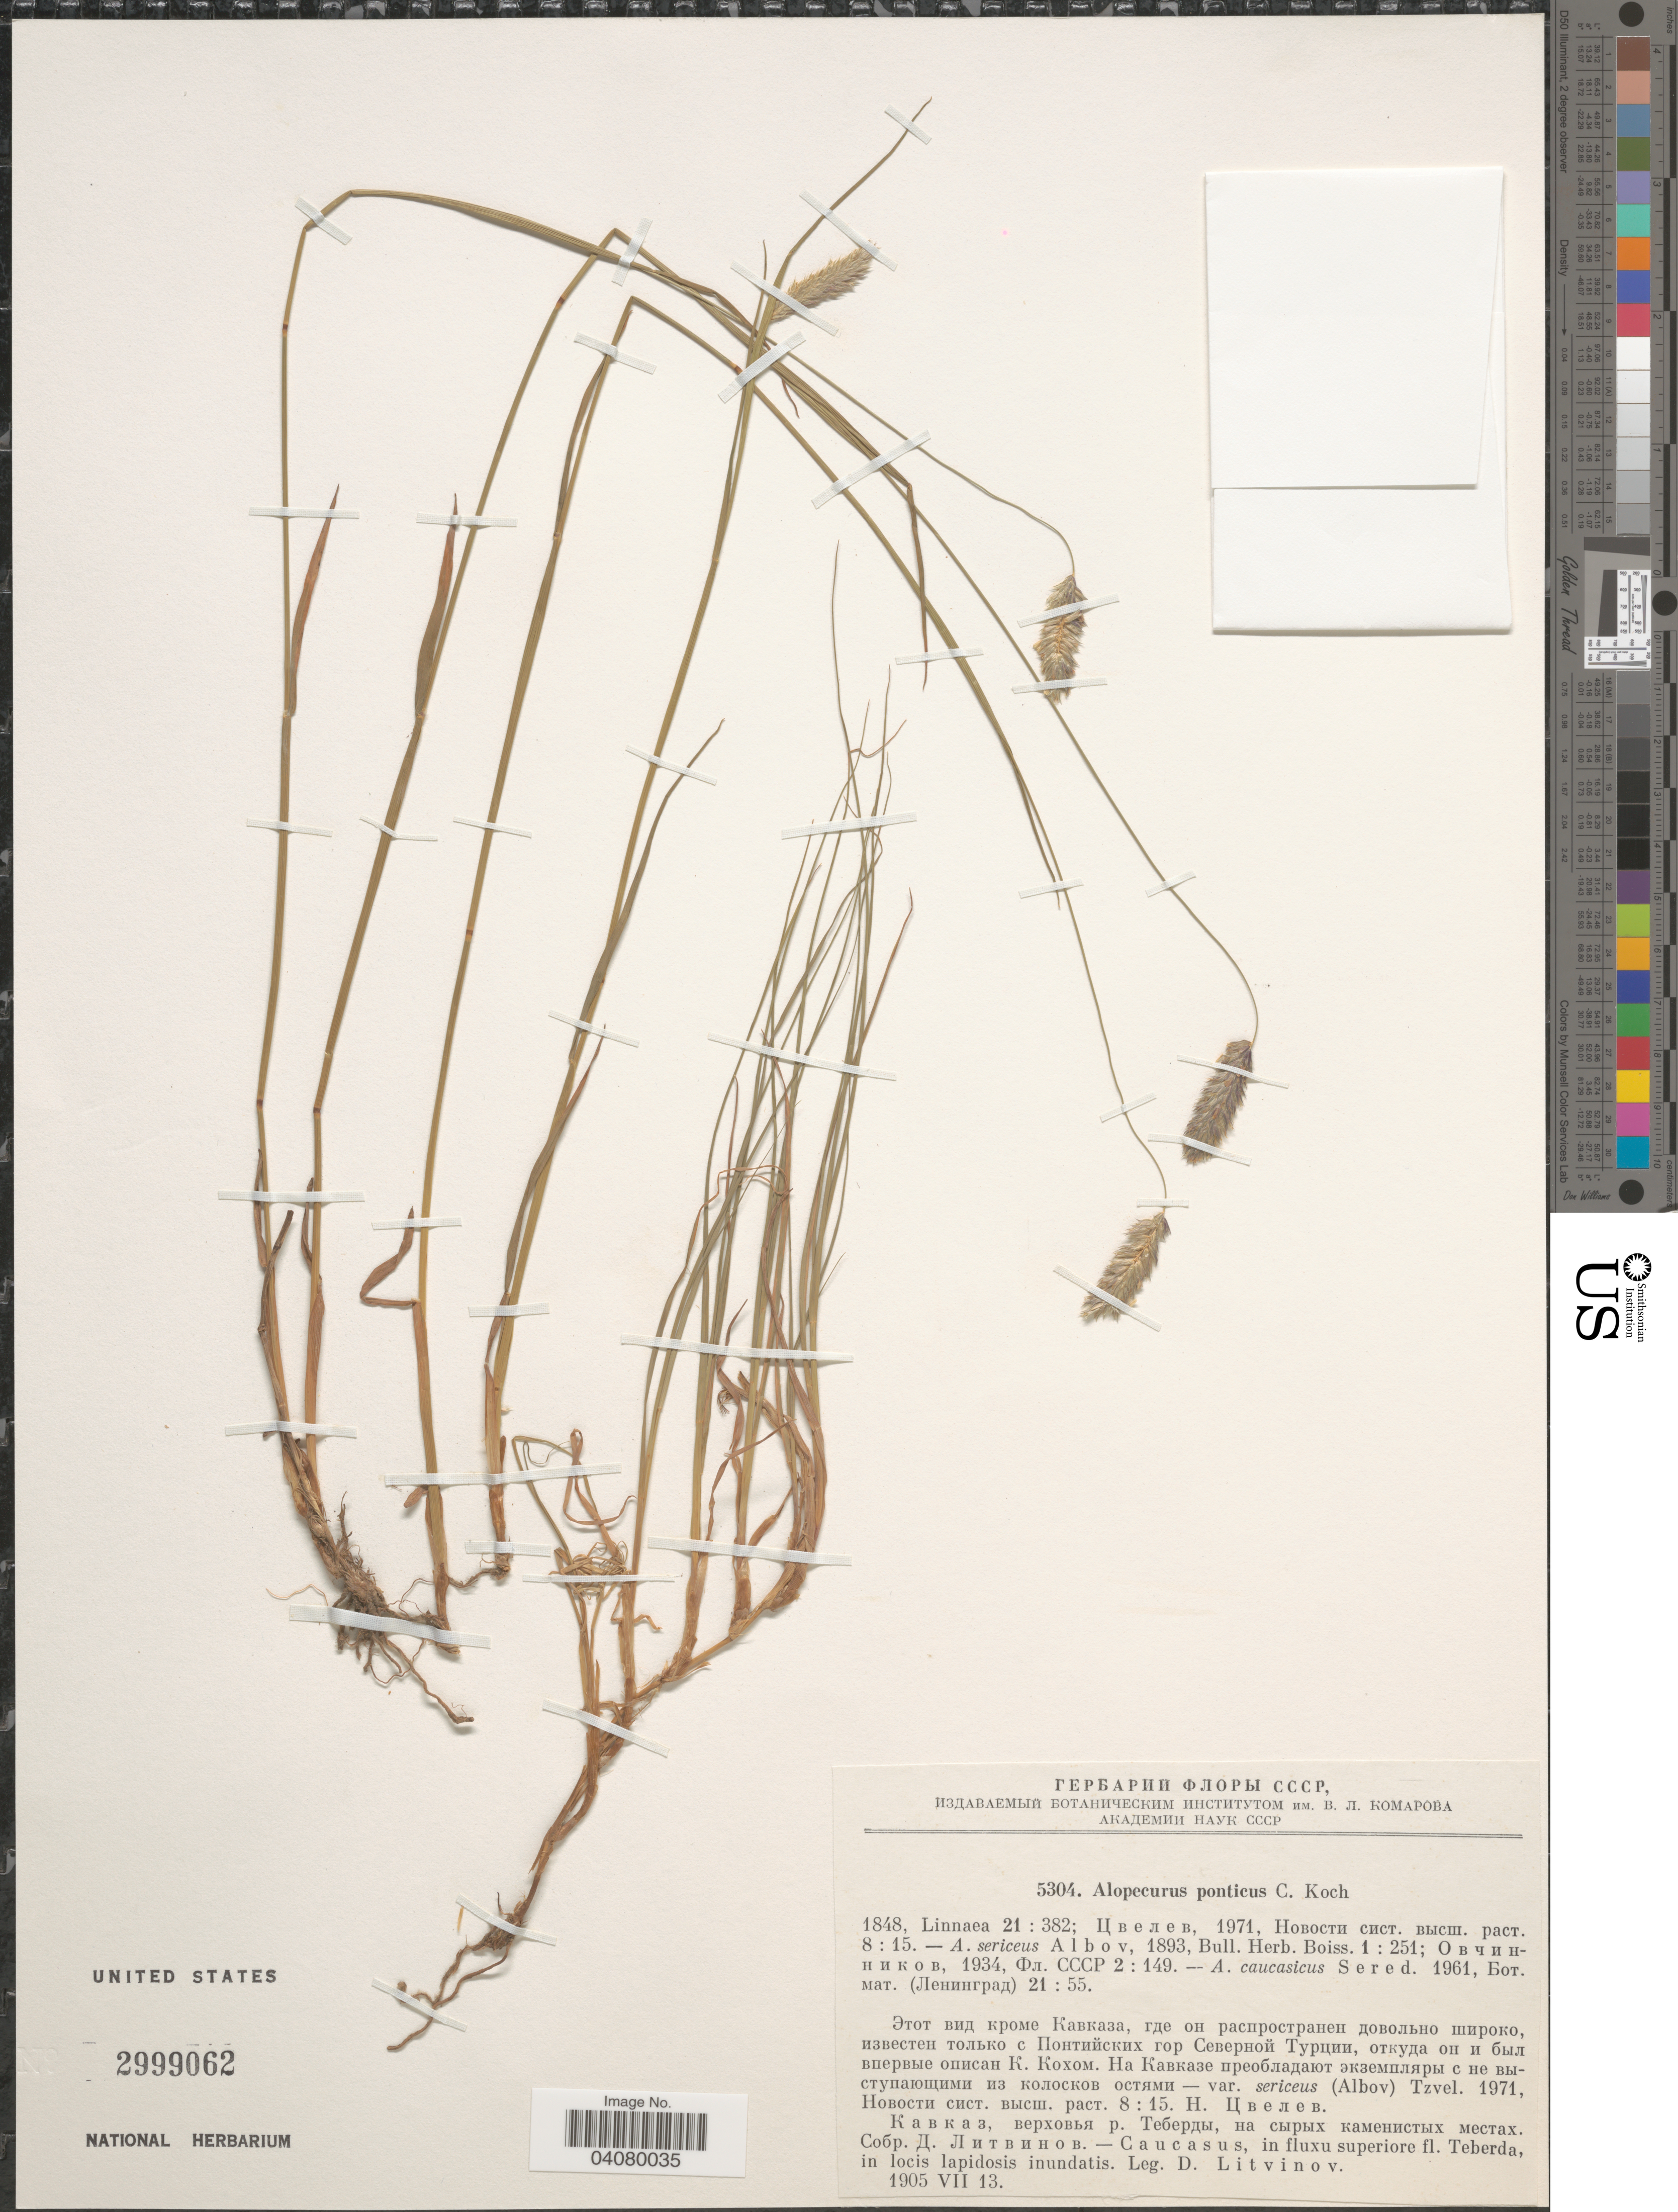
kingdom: Plantae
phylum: Tracheophyta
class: Liliopsida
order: Poales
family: Poaceae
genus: Alopecurus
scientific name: Alopecurus ponticus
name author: K. Koch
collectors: D. Litvinov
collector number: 5304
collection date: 1905-07-13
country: Russian Federation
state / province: Karachay-Cherkess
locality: Caucasus, in fluxu superiore fl. Teberda, in locis lapidosis inundatis.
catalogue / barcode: US 2999062